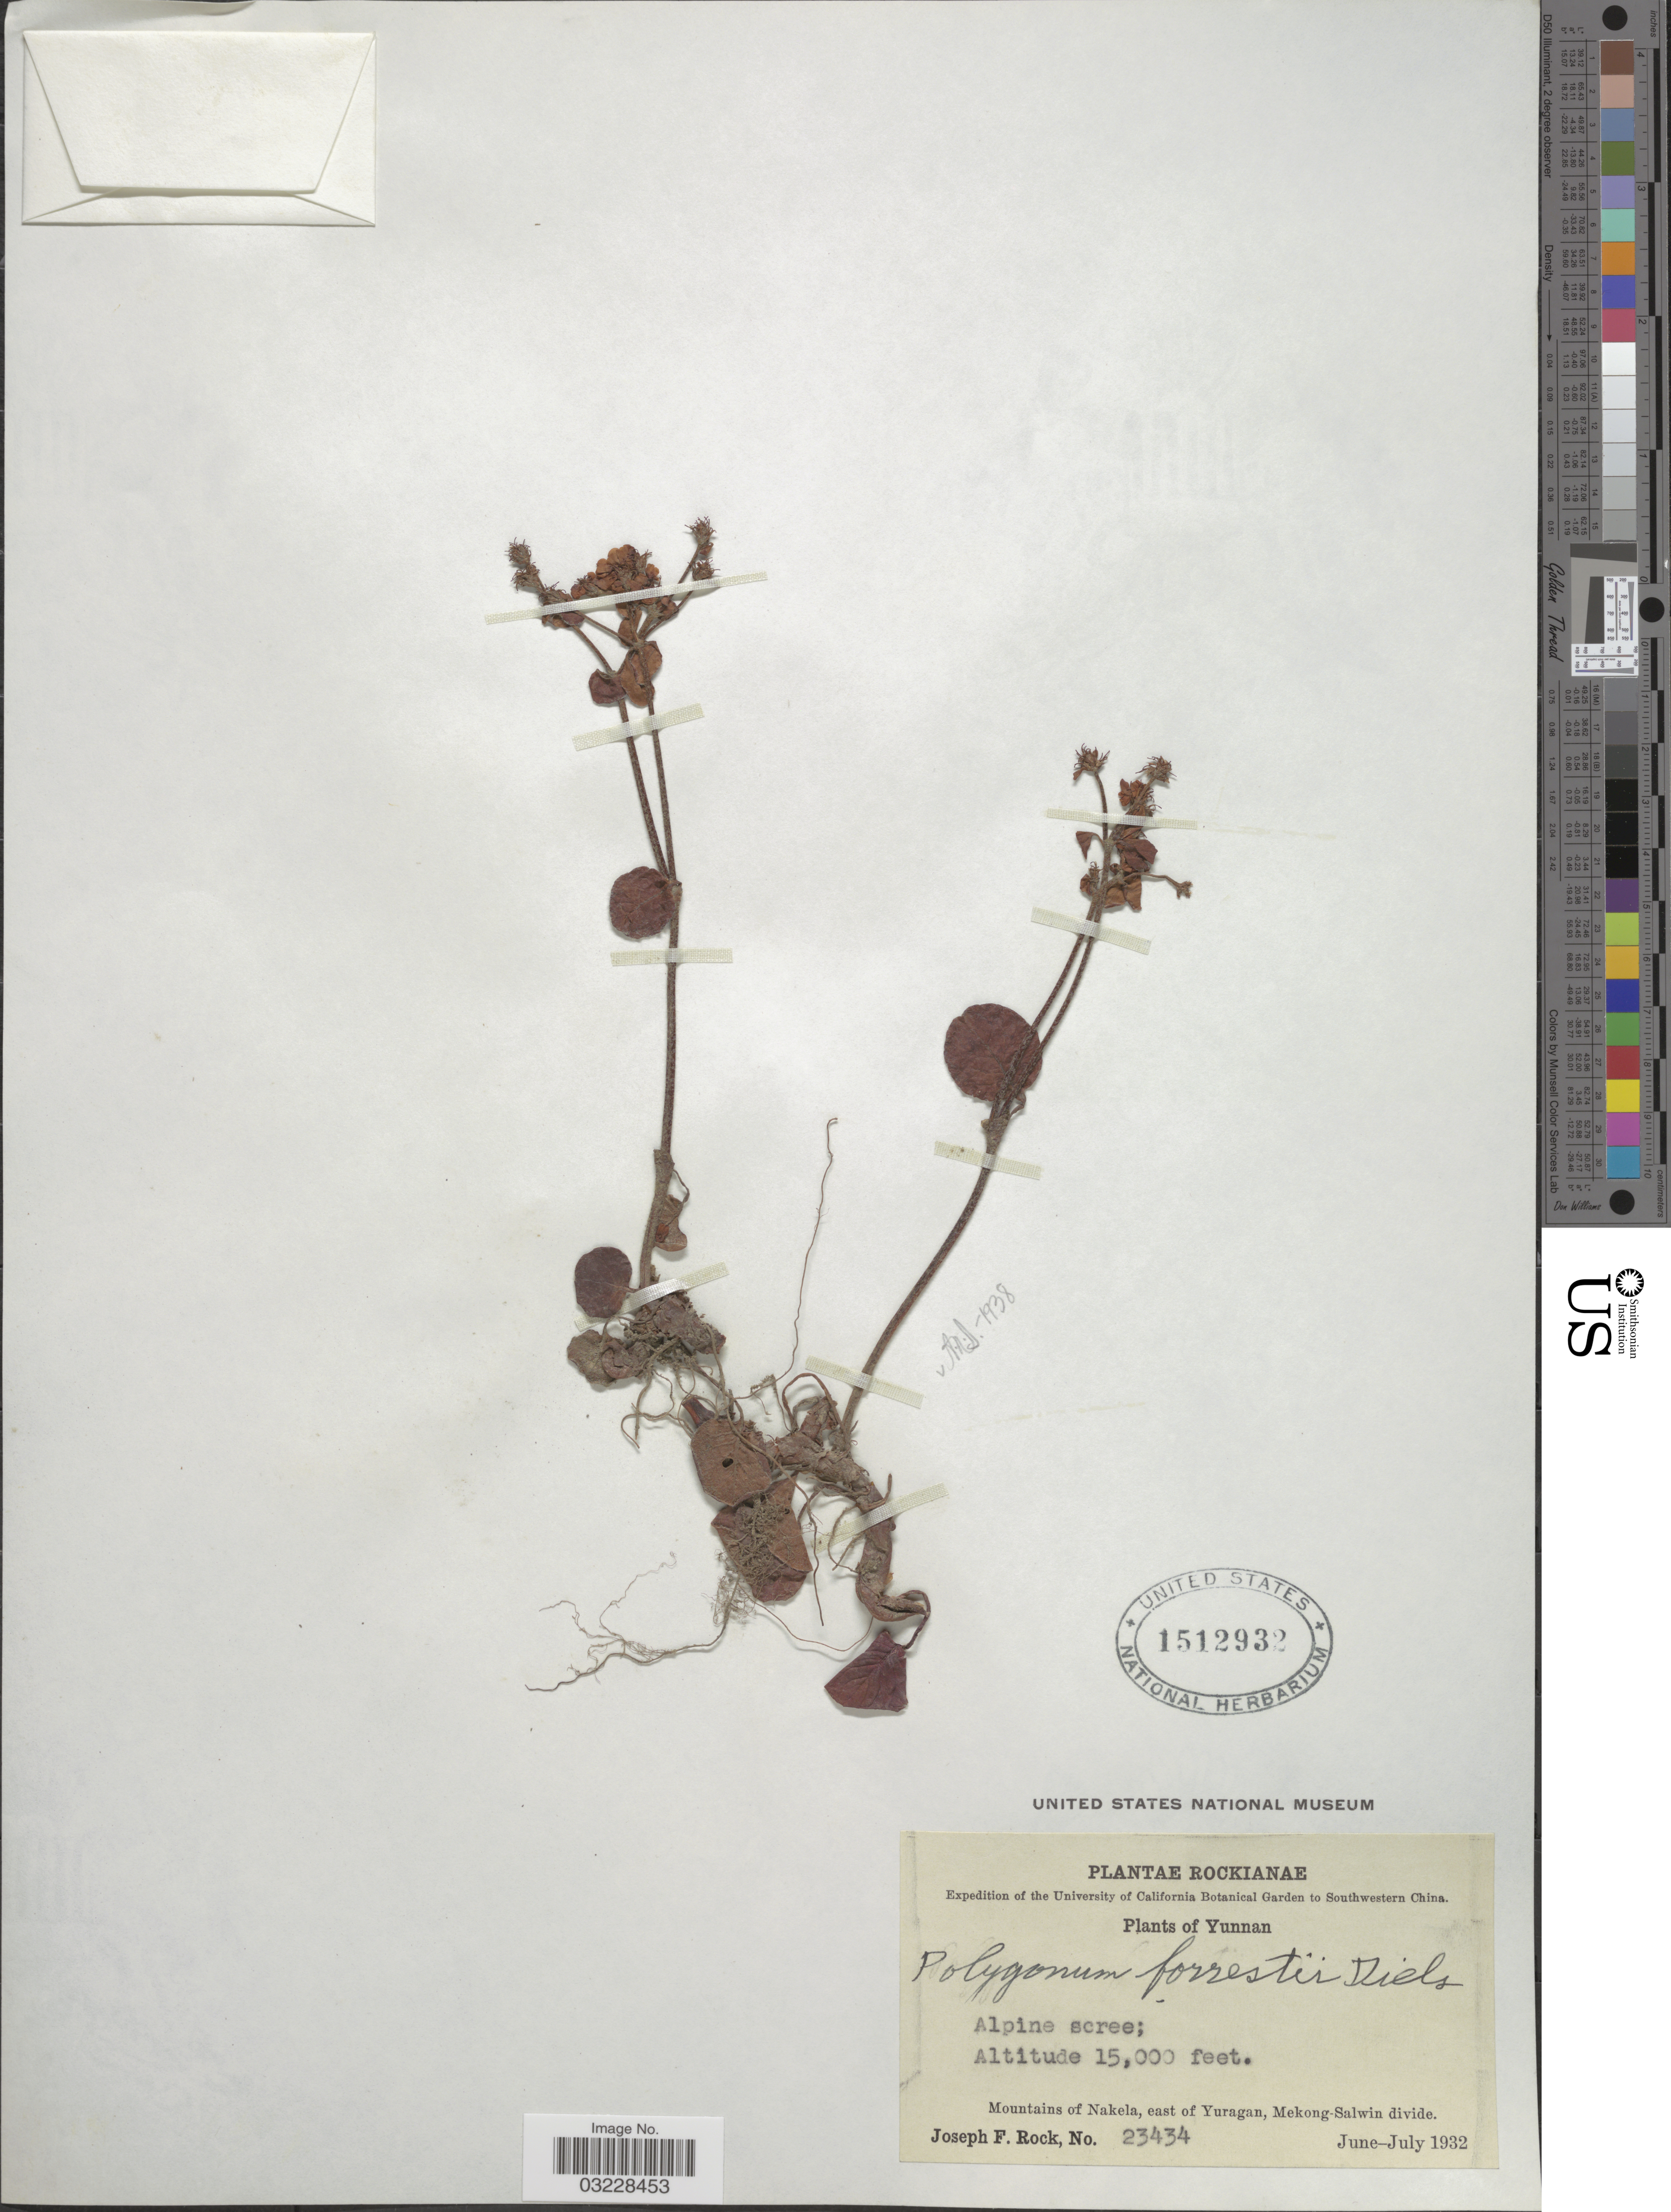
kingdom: Plantae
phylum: Tracheophyta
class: Magnoliopsida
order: Caryophyllales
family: Polygonaceae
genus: Koenigia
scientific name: Koenigia forrestii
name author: (Diels) T.M. Schust. & Měsíček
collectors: J. F. Rock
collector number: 23434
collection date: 1932-06/1932-07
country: China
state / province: Yunnan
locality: Southwestern China. Mountains of Nakela, east of Yuragan, Mekong-Salwin divide.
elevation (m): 4572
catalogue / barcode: US 1512932